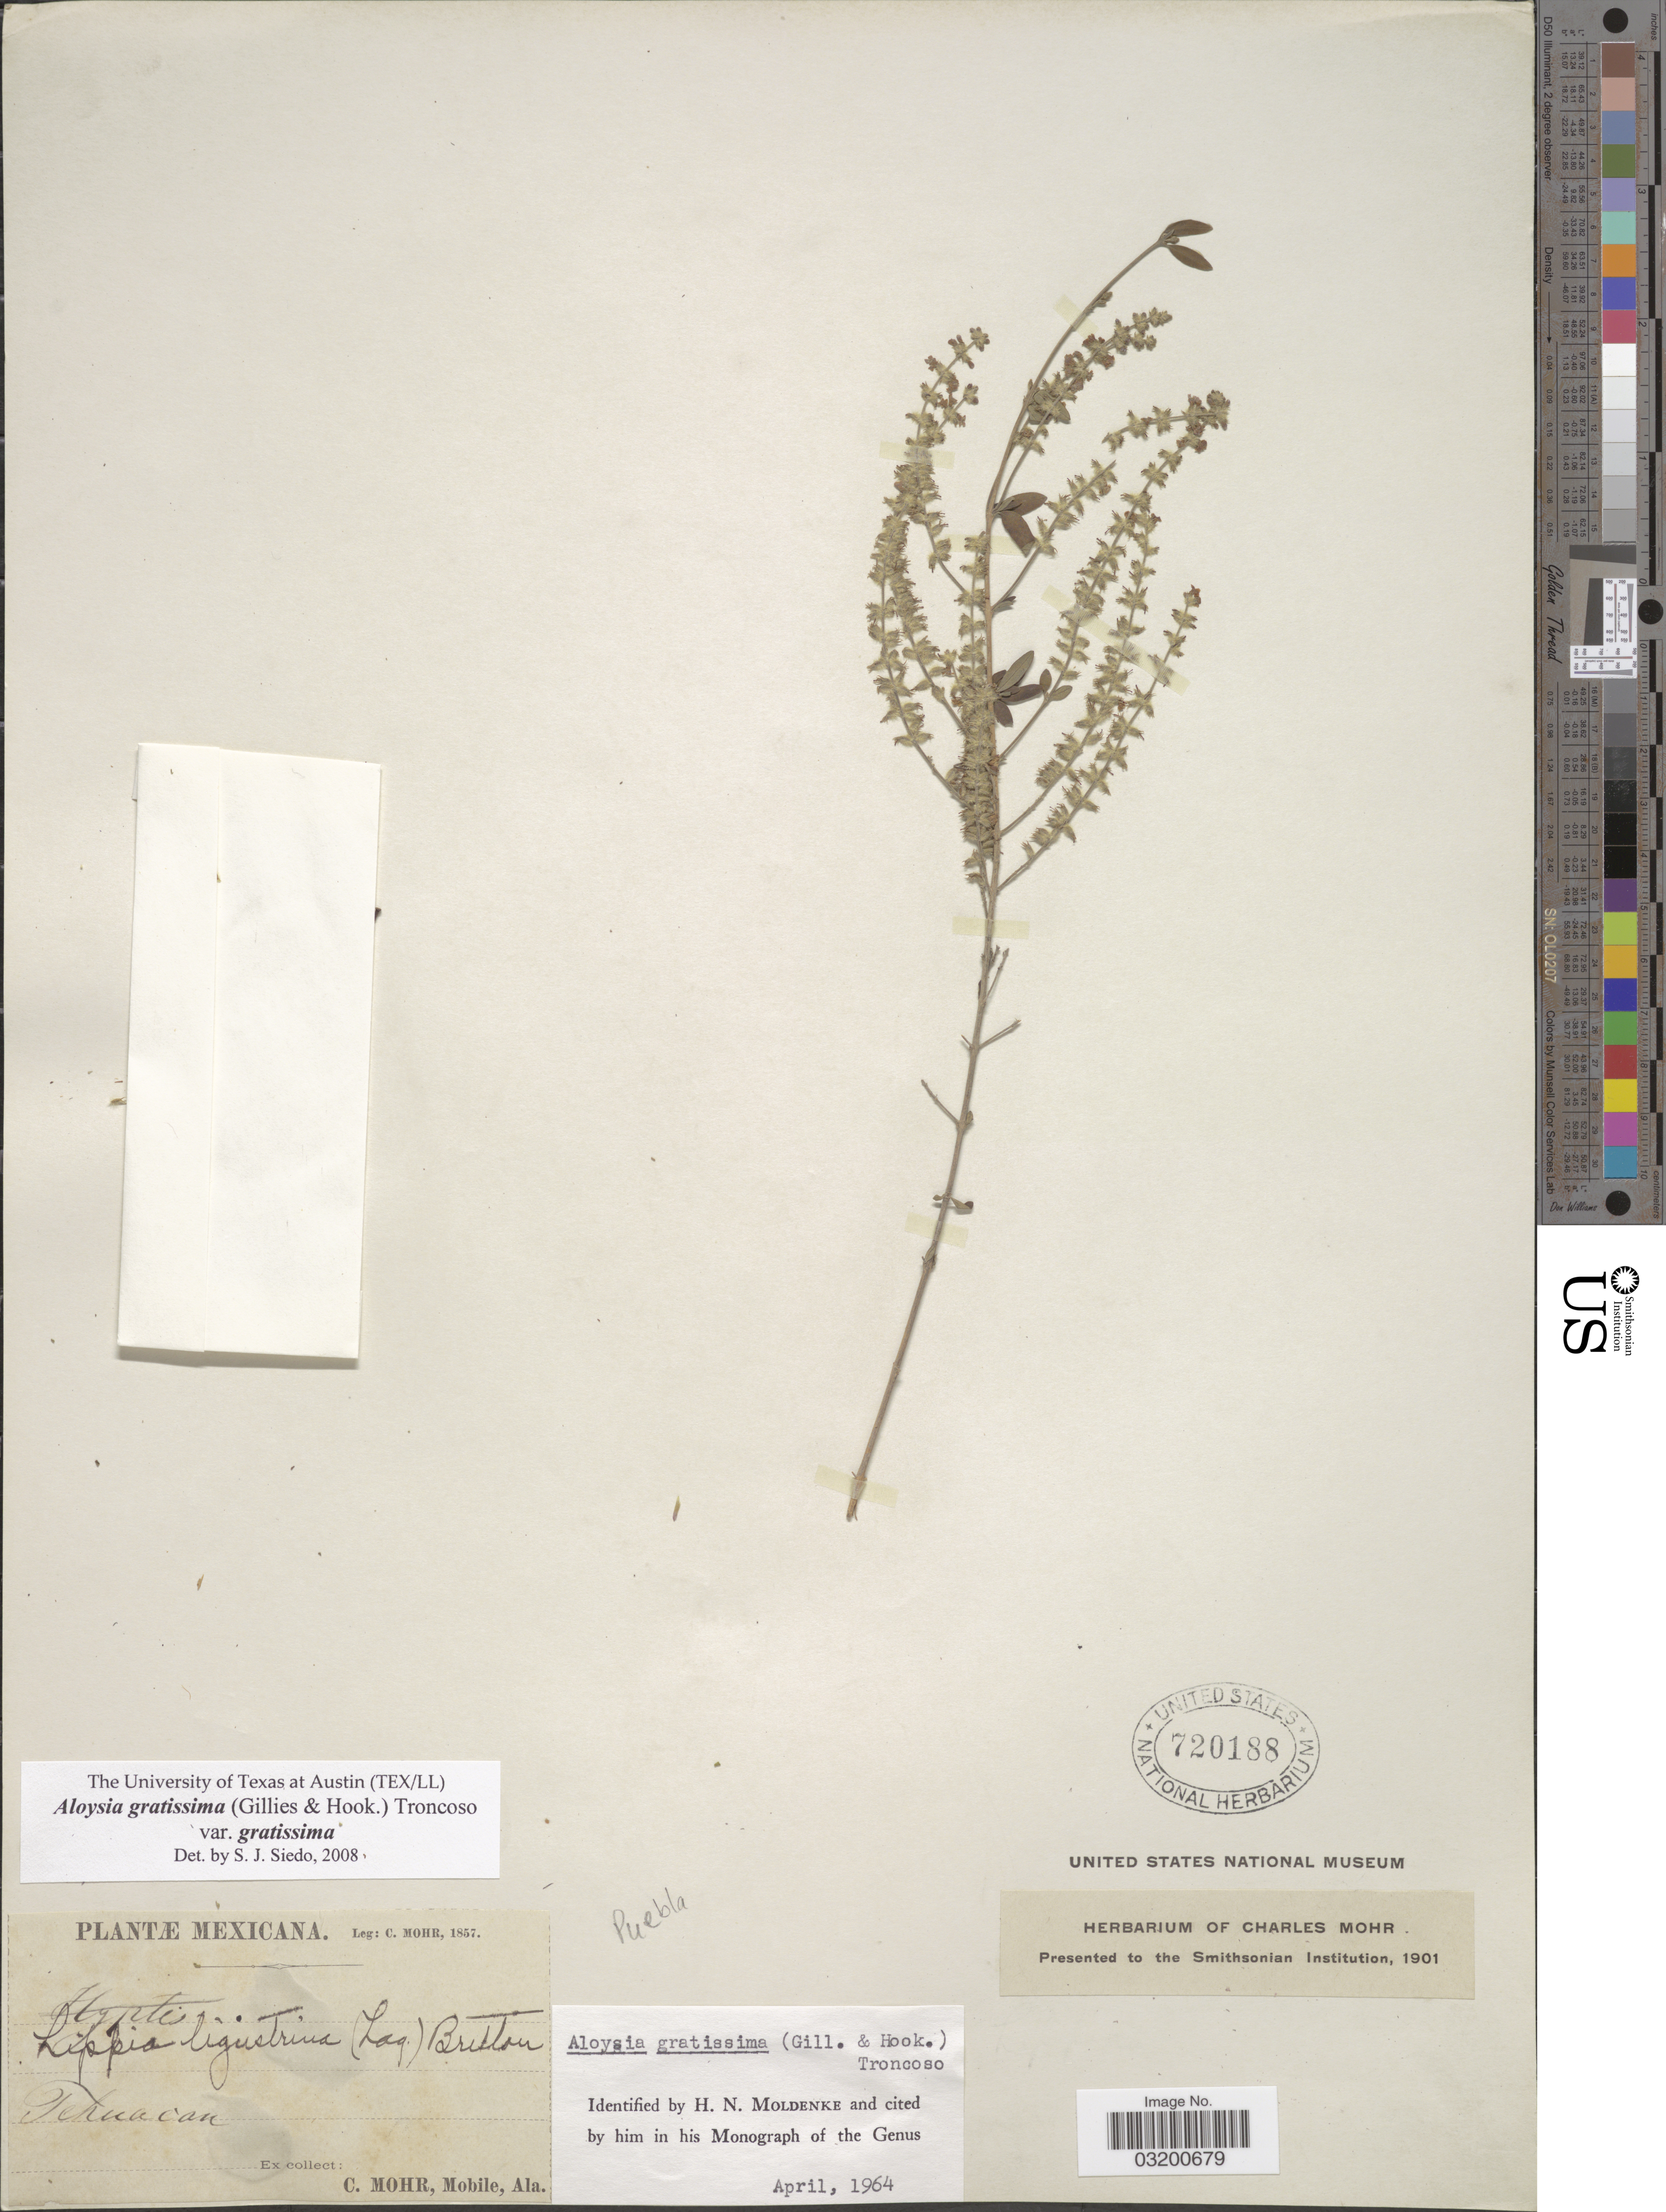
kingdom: Plantae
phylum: Tracheophyta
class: Magnoliopsida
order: Lamiales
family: Verbenaceae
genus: Aloysia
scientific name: Aloysia gratissima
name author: (Gillies & Hook.) Tronc.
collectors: C. T. Mohr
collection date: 1857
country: Mexico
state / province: Puebla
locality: Tehuacan.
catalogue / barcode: US 720188